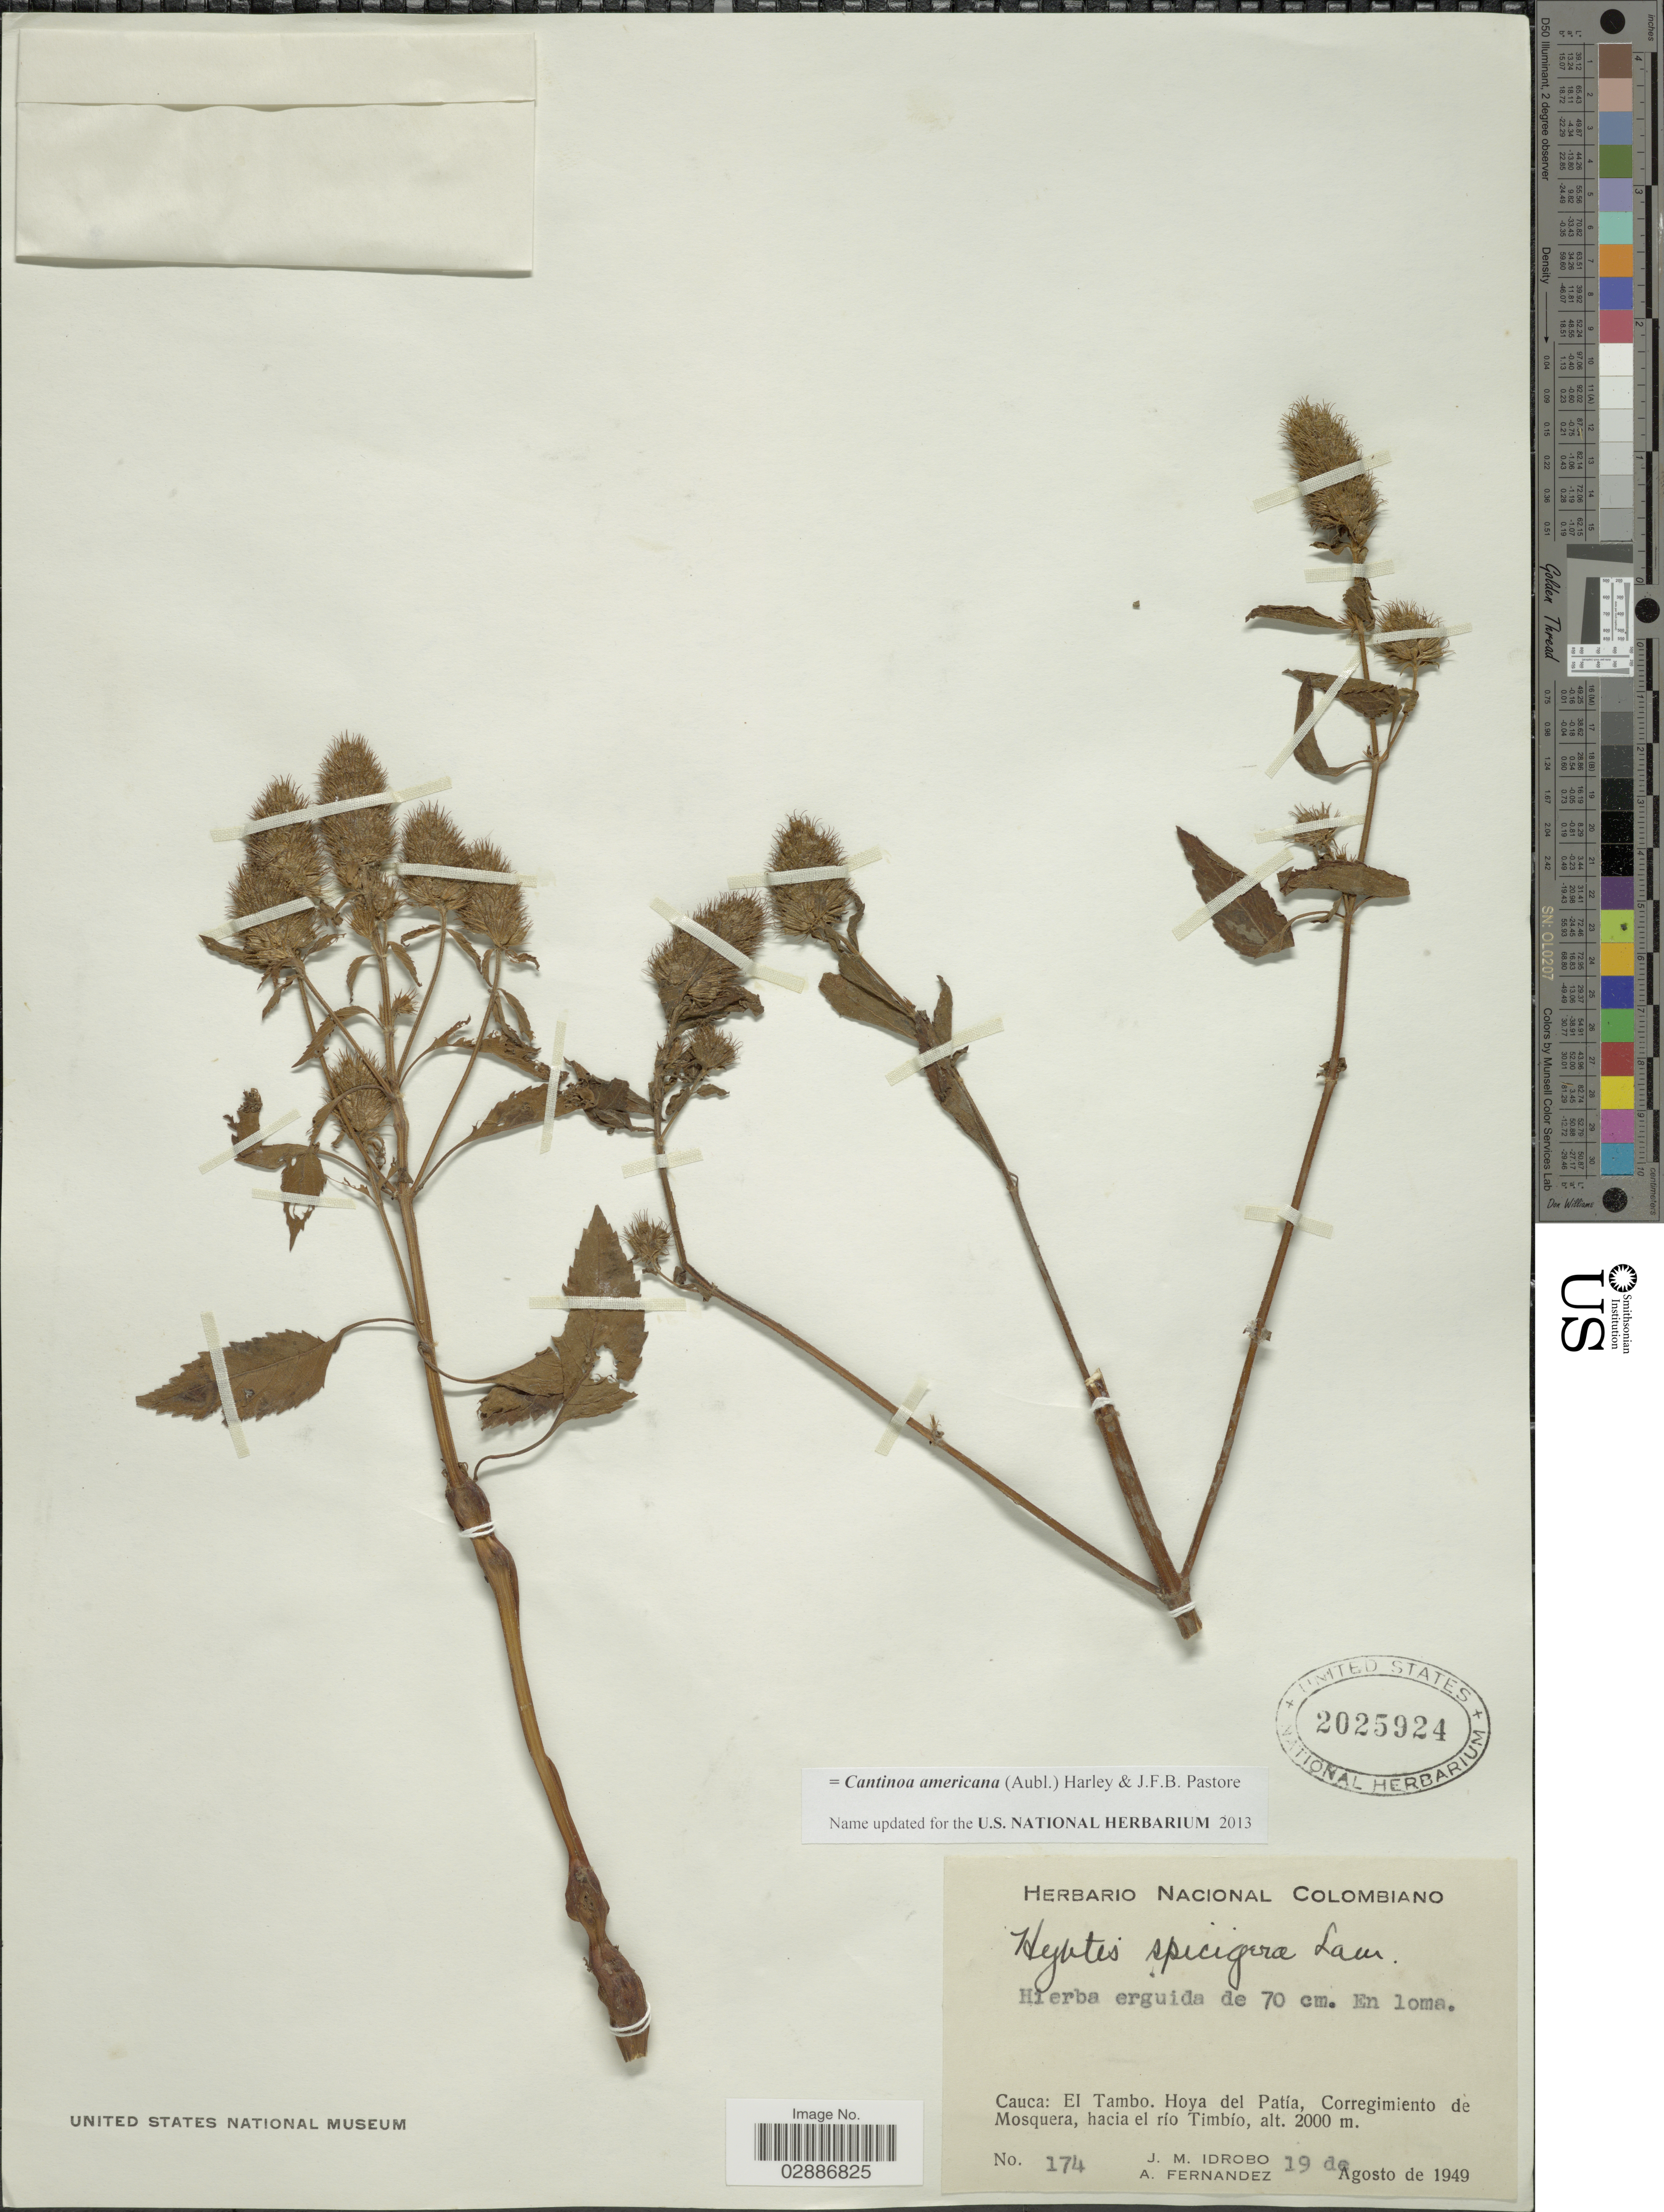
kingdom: Plantae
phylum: Tracheophyta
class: Magnoliopsida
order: Lamiales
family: Lamiaceae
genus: Cantinoa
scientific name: Cantinoa americana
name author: (Aubl.) Harley & J.F.B. Pastore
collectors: J. M. Idrobo & A. Fernandez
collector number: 174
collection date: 1949-08-19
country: Colombia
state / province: Cauca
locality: El Tambo. Hoya del Patía, Corregimiento de Mosquera, hacia el río Timbío.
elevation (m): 2000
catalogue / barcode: US 2025924